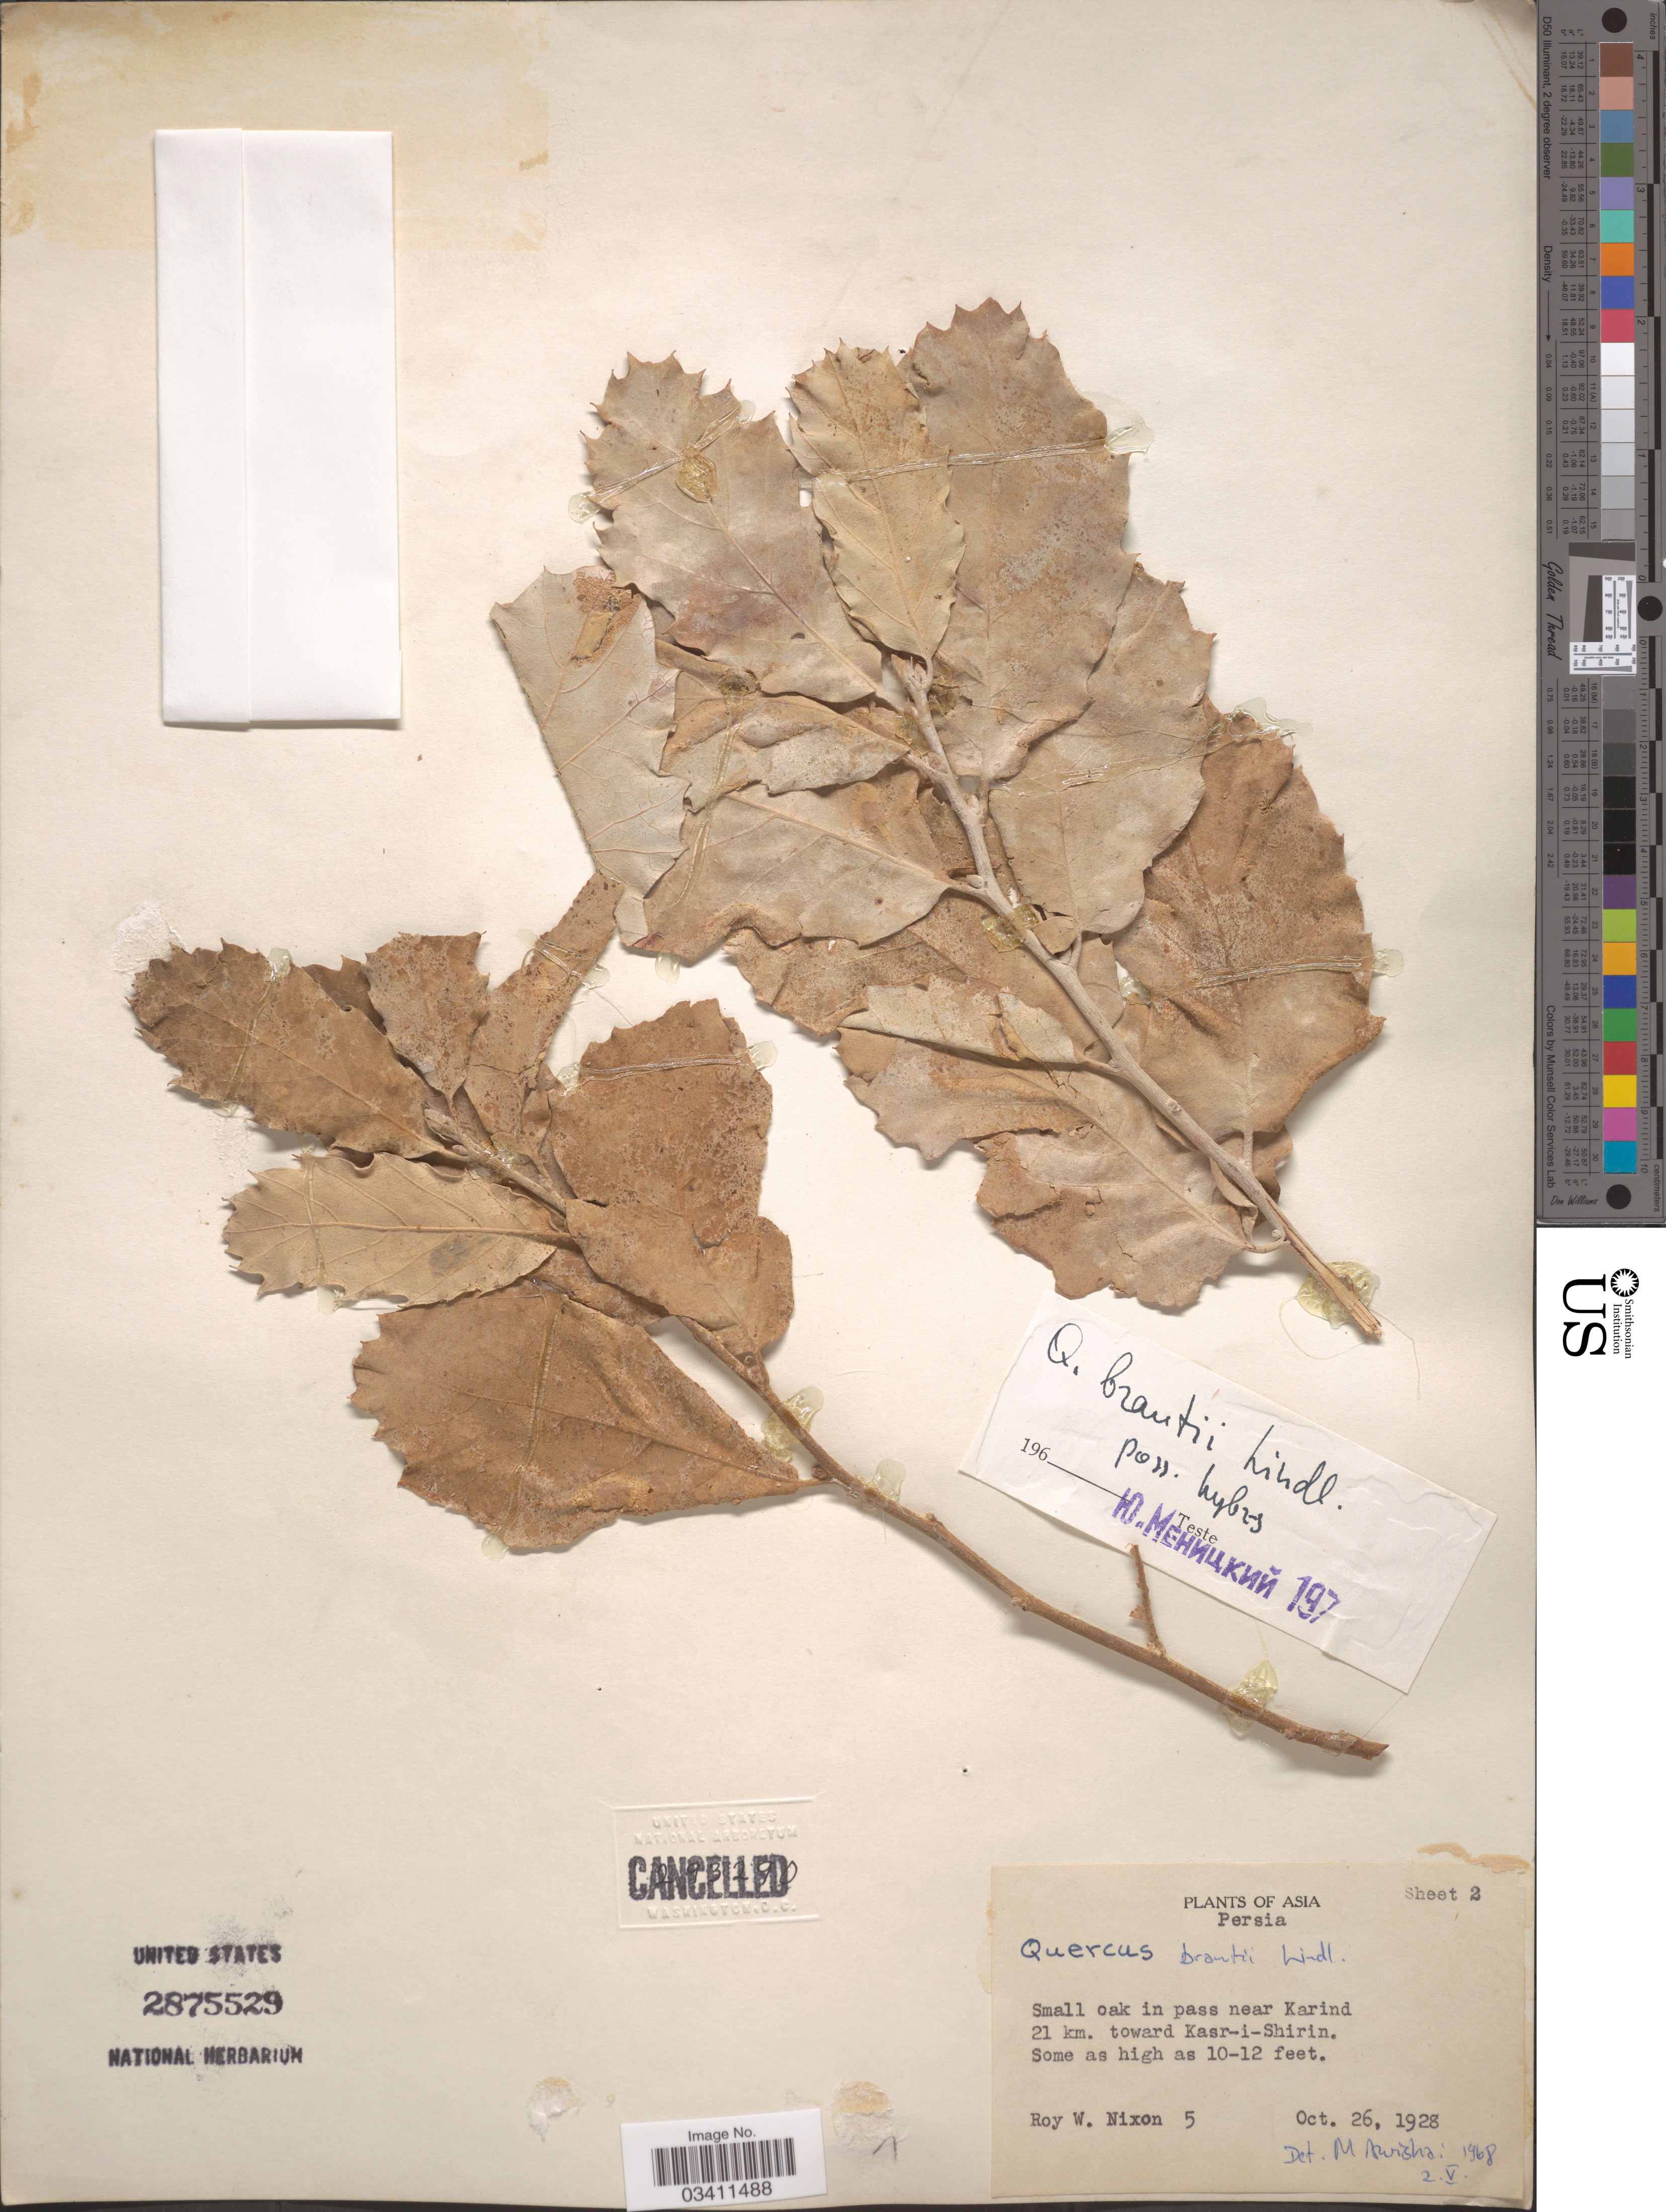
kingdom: Plantae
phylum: Tracheophyta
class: Magnoliopsida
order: Fagales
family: Fagaceae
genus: Quercus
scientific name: Quercus brantii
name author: Lindl.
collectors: R. Nixon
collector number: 5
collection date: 1928-10-26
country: Iran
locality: Asia. Persia. Small oak in pass near Karind 21 km. toward Kasr-i-Shirin.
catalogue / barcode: US 2875529